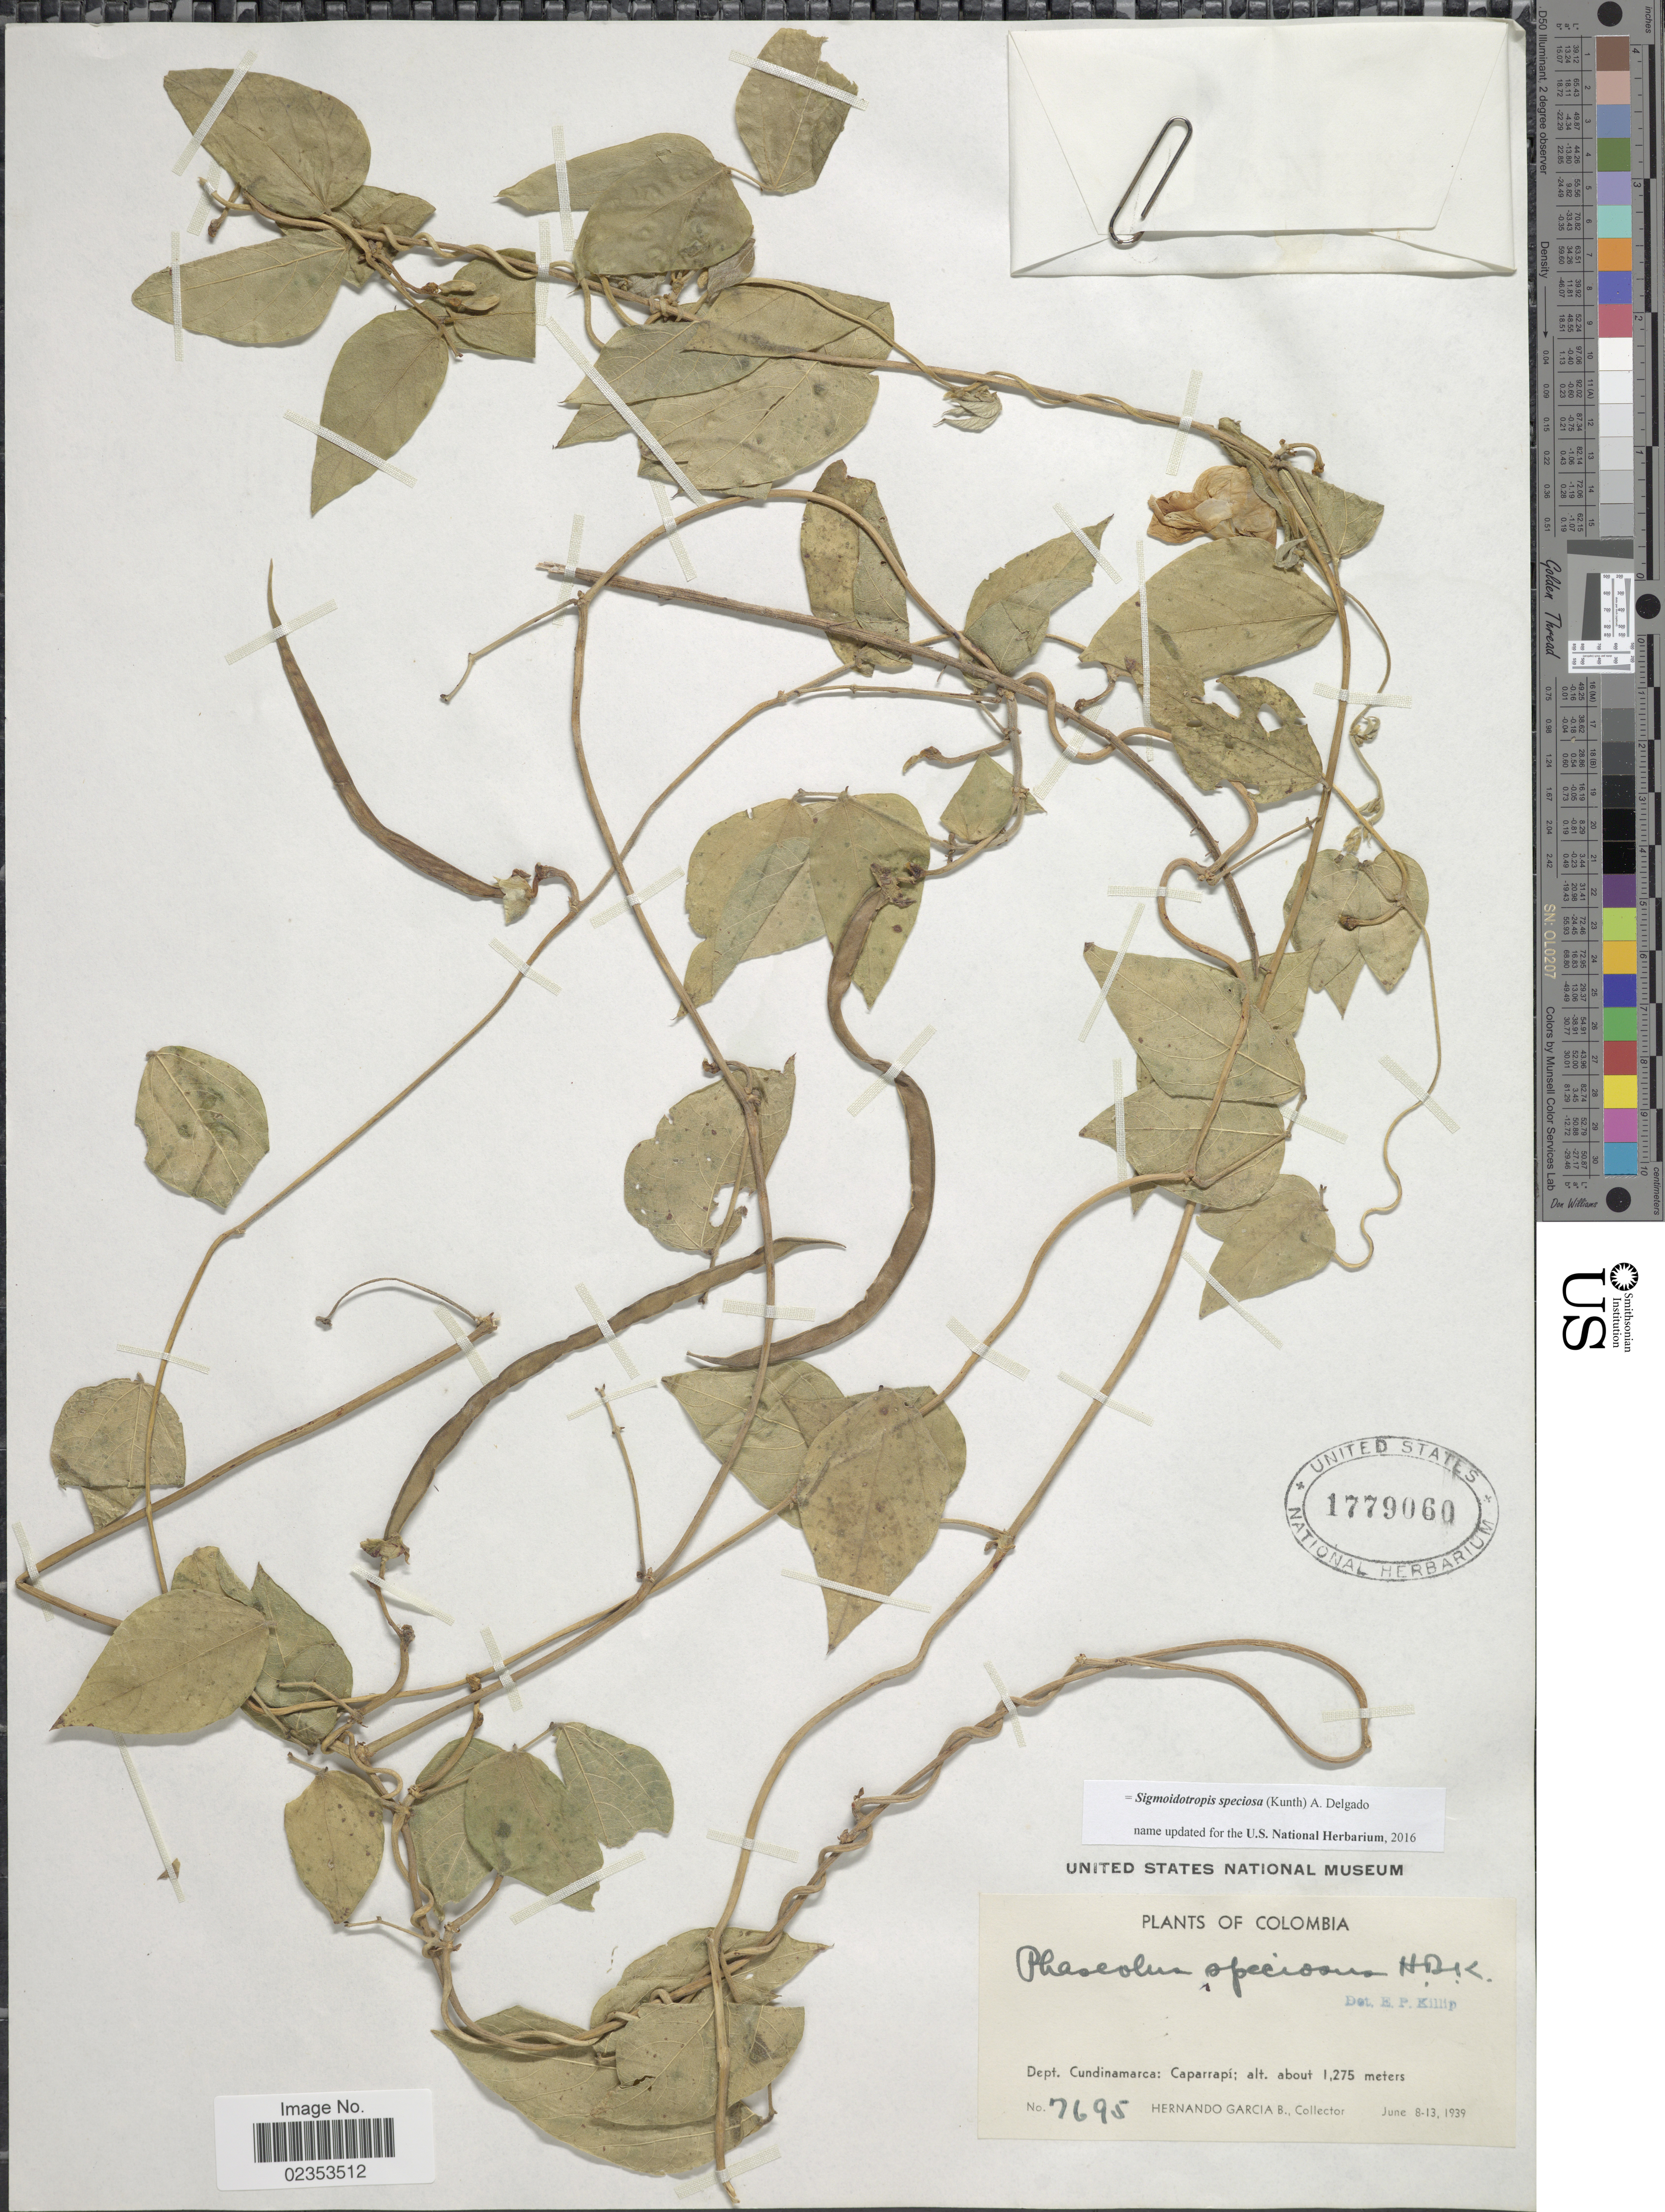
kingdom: Plantae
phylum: Tracheophyta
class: Magnoliopsida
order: Fabales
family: Fabaceae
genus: Sigmoidotropis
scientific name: Sigmoidotropis speciosa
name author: (Kunth) A. Delgado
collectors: H. García Barriga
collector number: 7695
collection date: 1939-06-08/1939-06-13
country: Colombia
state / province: Cundinamarca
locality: Caparrapi.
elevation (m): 1275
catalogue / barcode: US 1779060